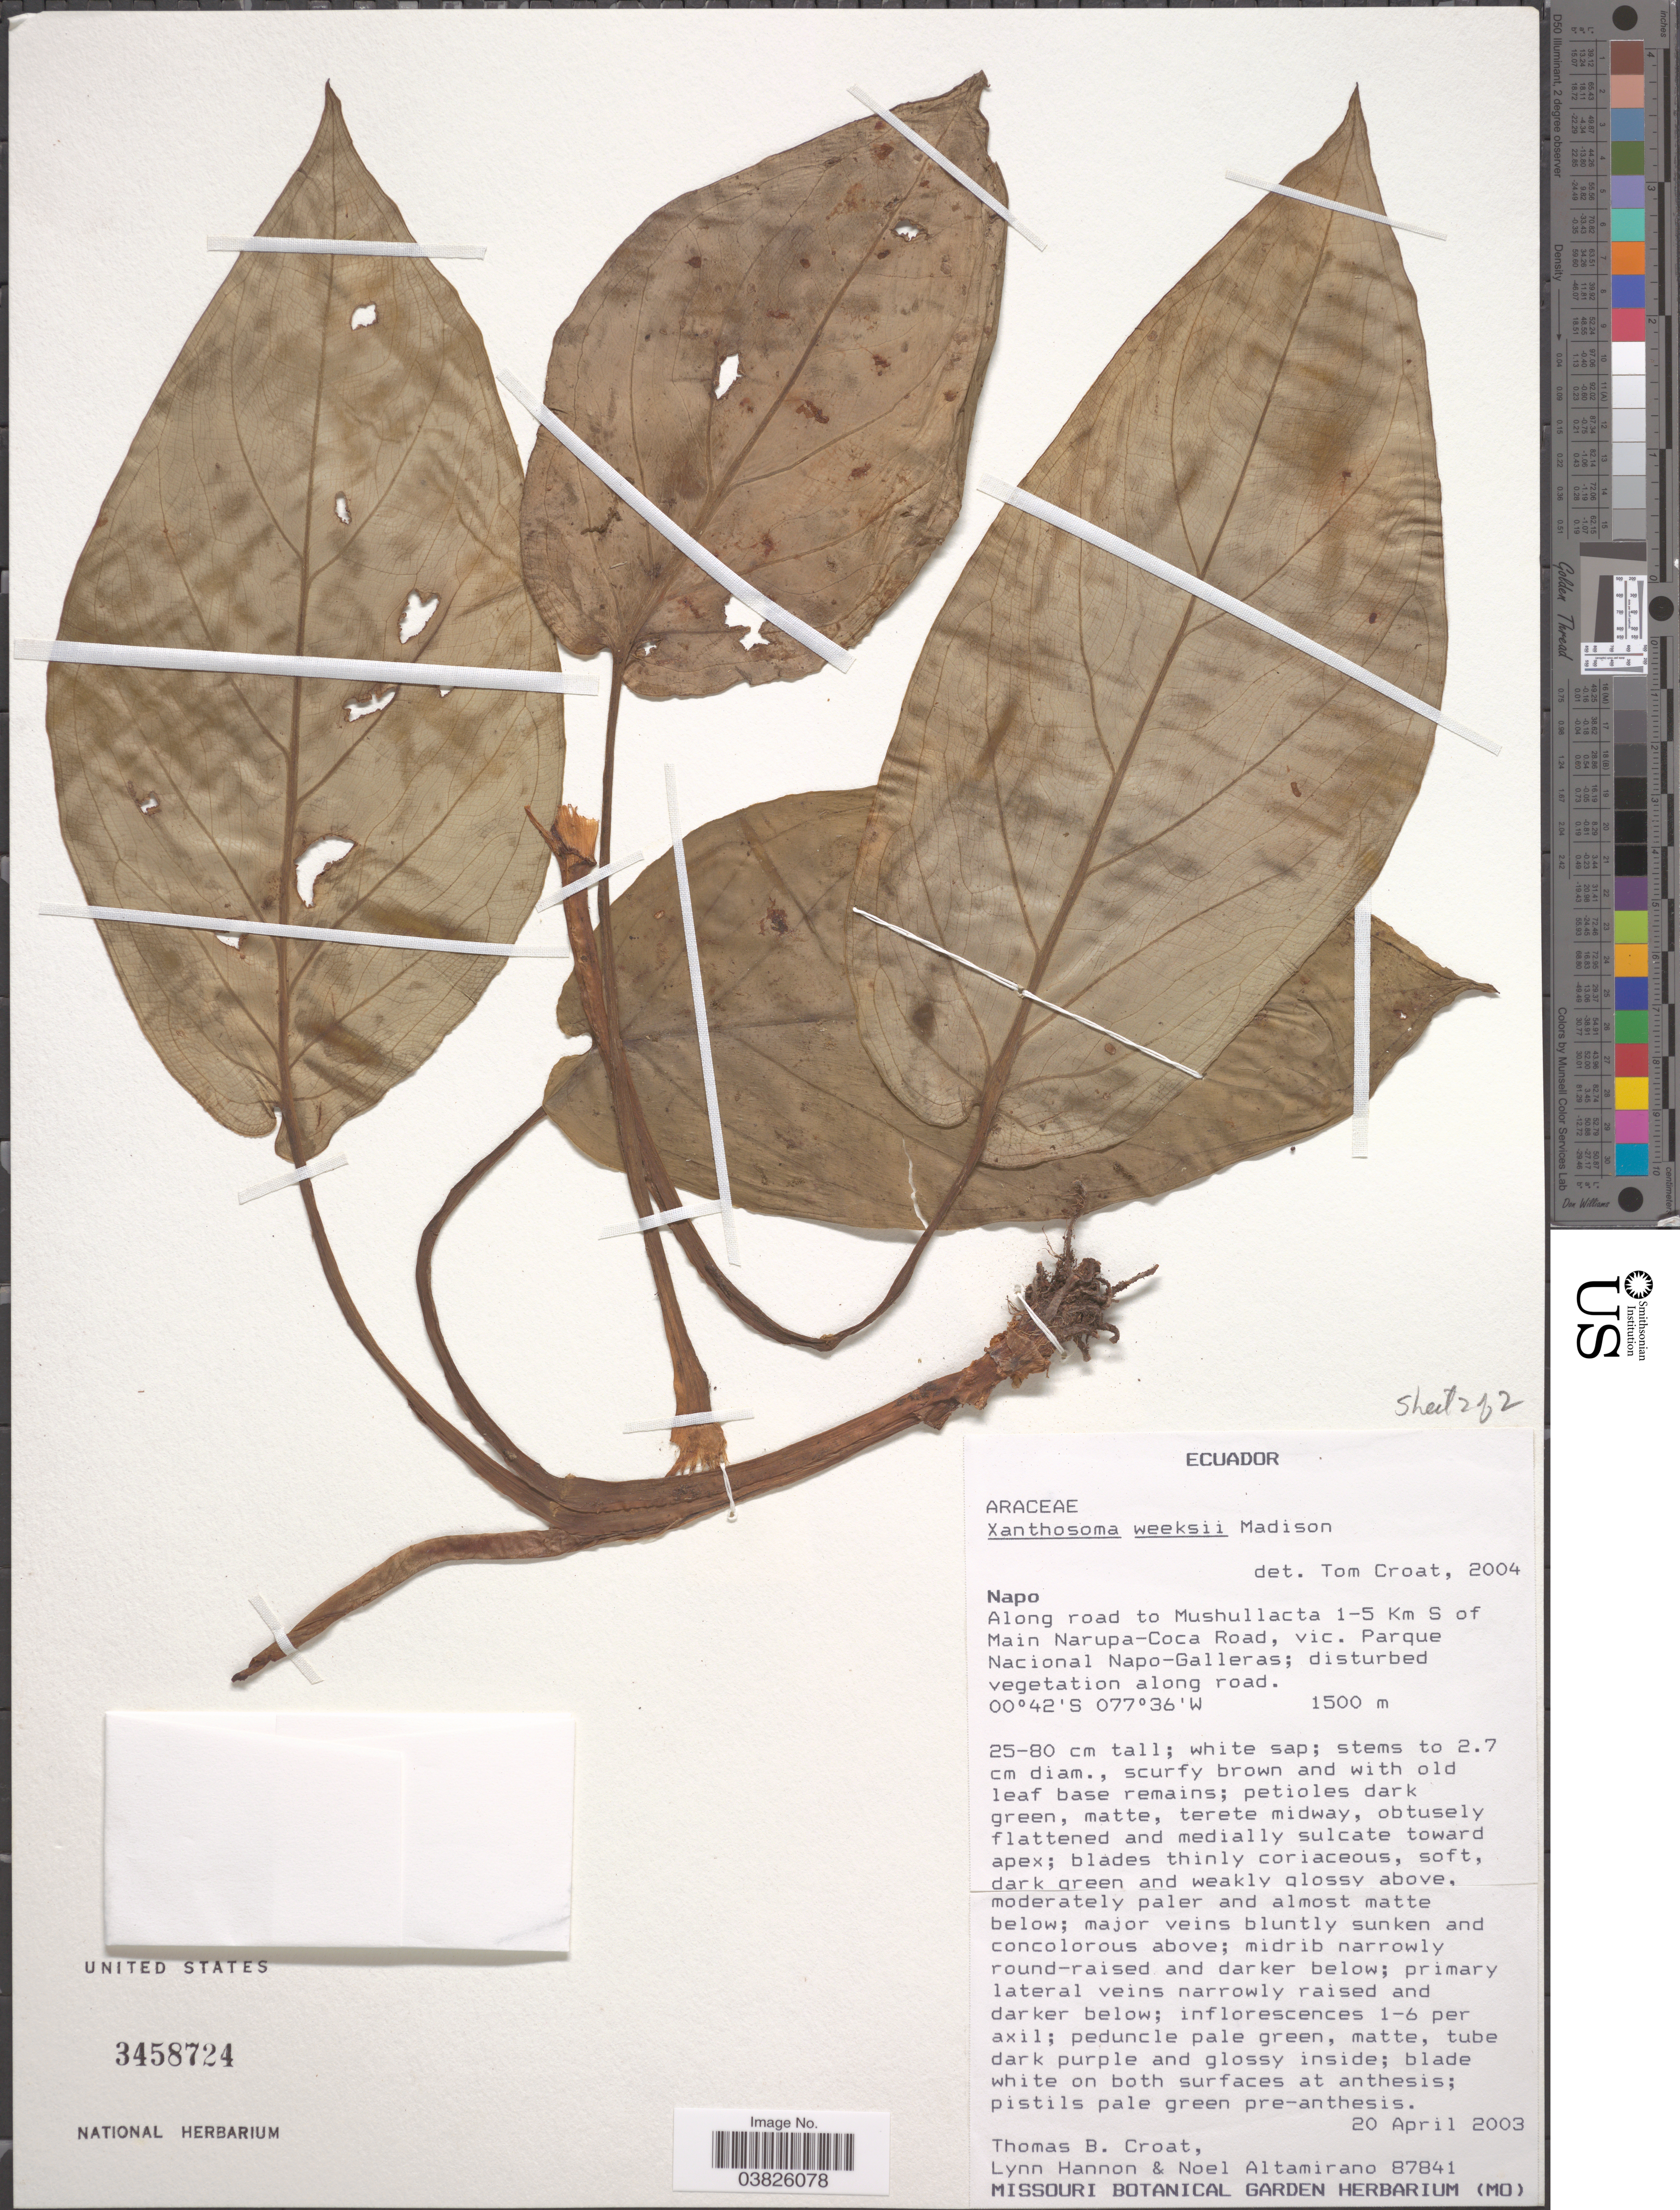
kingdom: Plantae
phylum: Tracheophyta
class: Liliopsida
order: Alismatales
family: Araceae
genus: Xanthosoma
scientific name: Xanthosoma weeksii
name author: Madison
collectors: T. B. Croat, L. Hannon & N. Altamirano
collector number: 87841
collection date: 2003-04-20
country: Ecuador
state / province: Napo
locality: Along road to Mushullacta 1-5 Km S of Main Narupa-Coca Road, vic. Parque Nacional Napo-Galleras.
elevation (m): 1500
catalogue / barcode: US 3458724